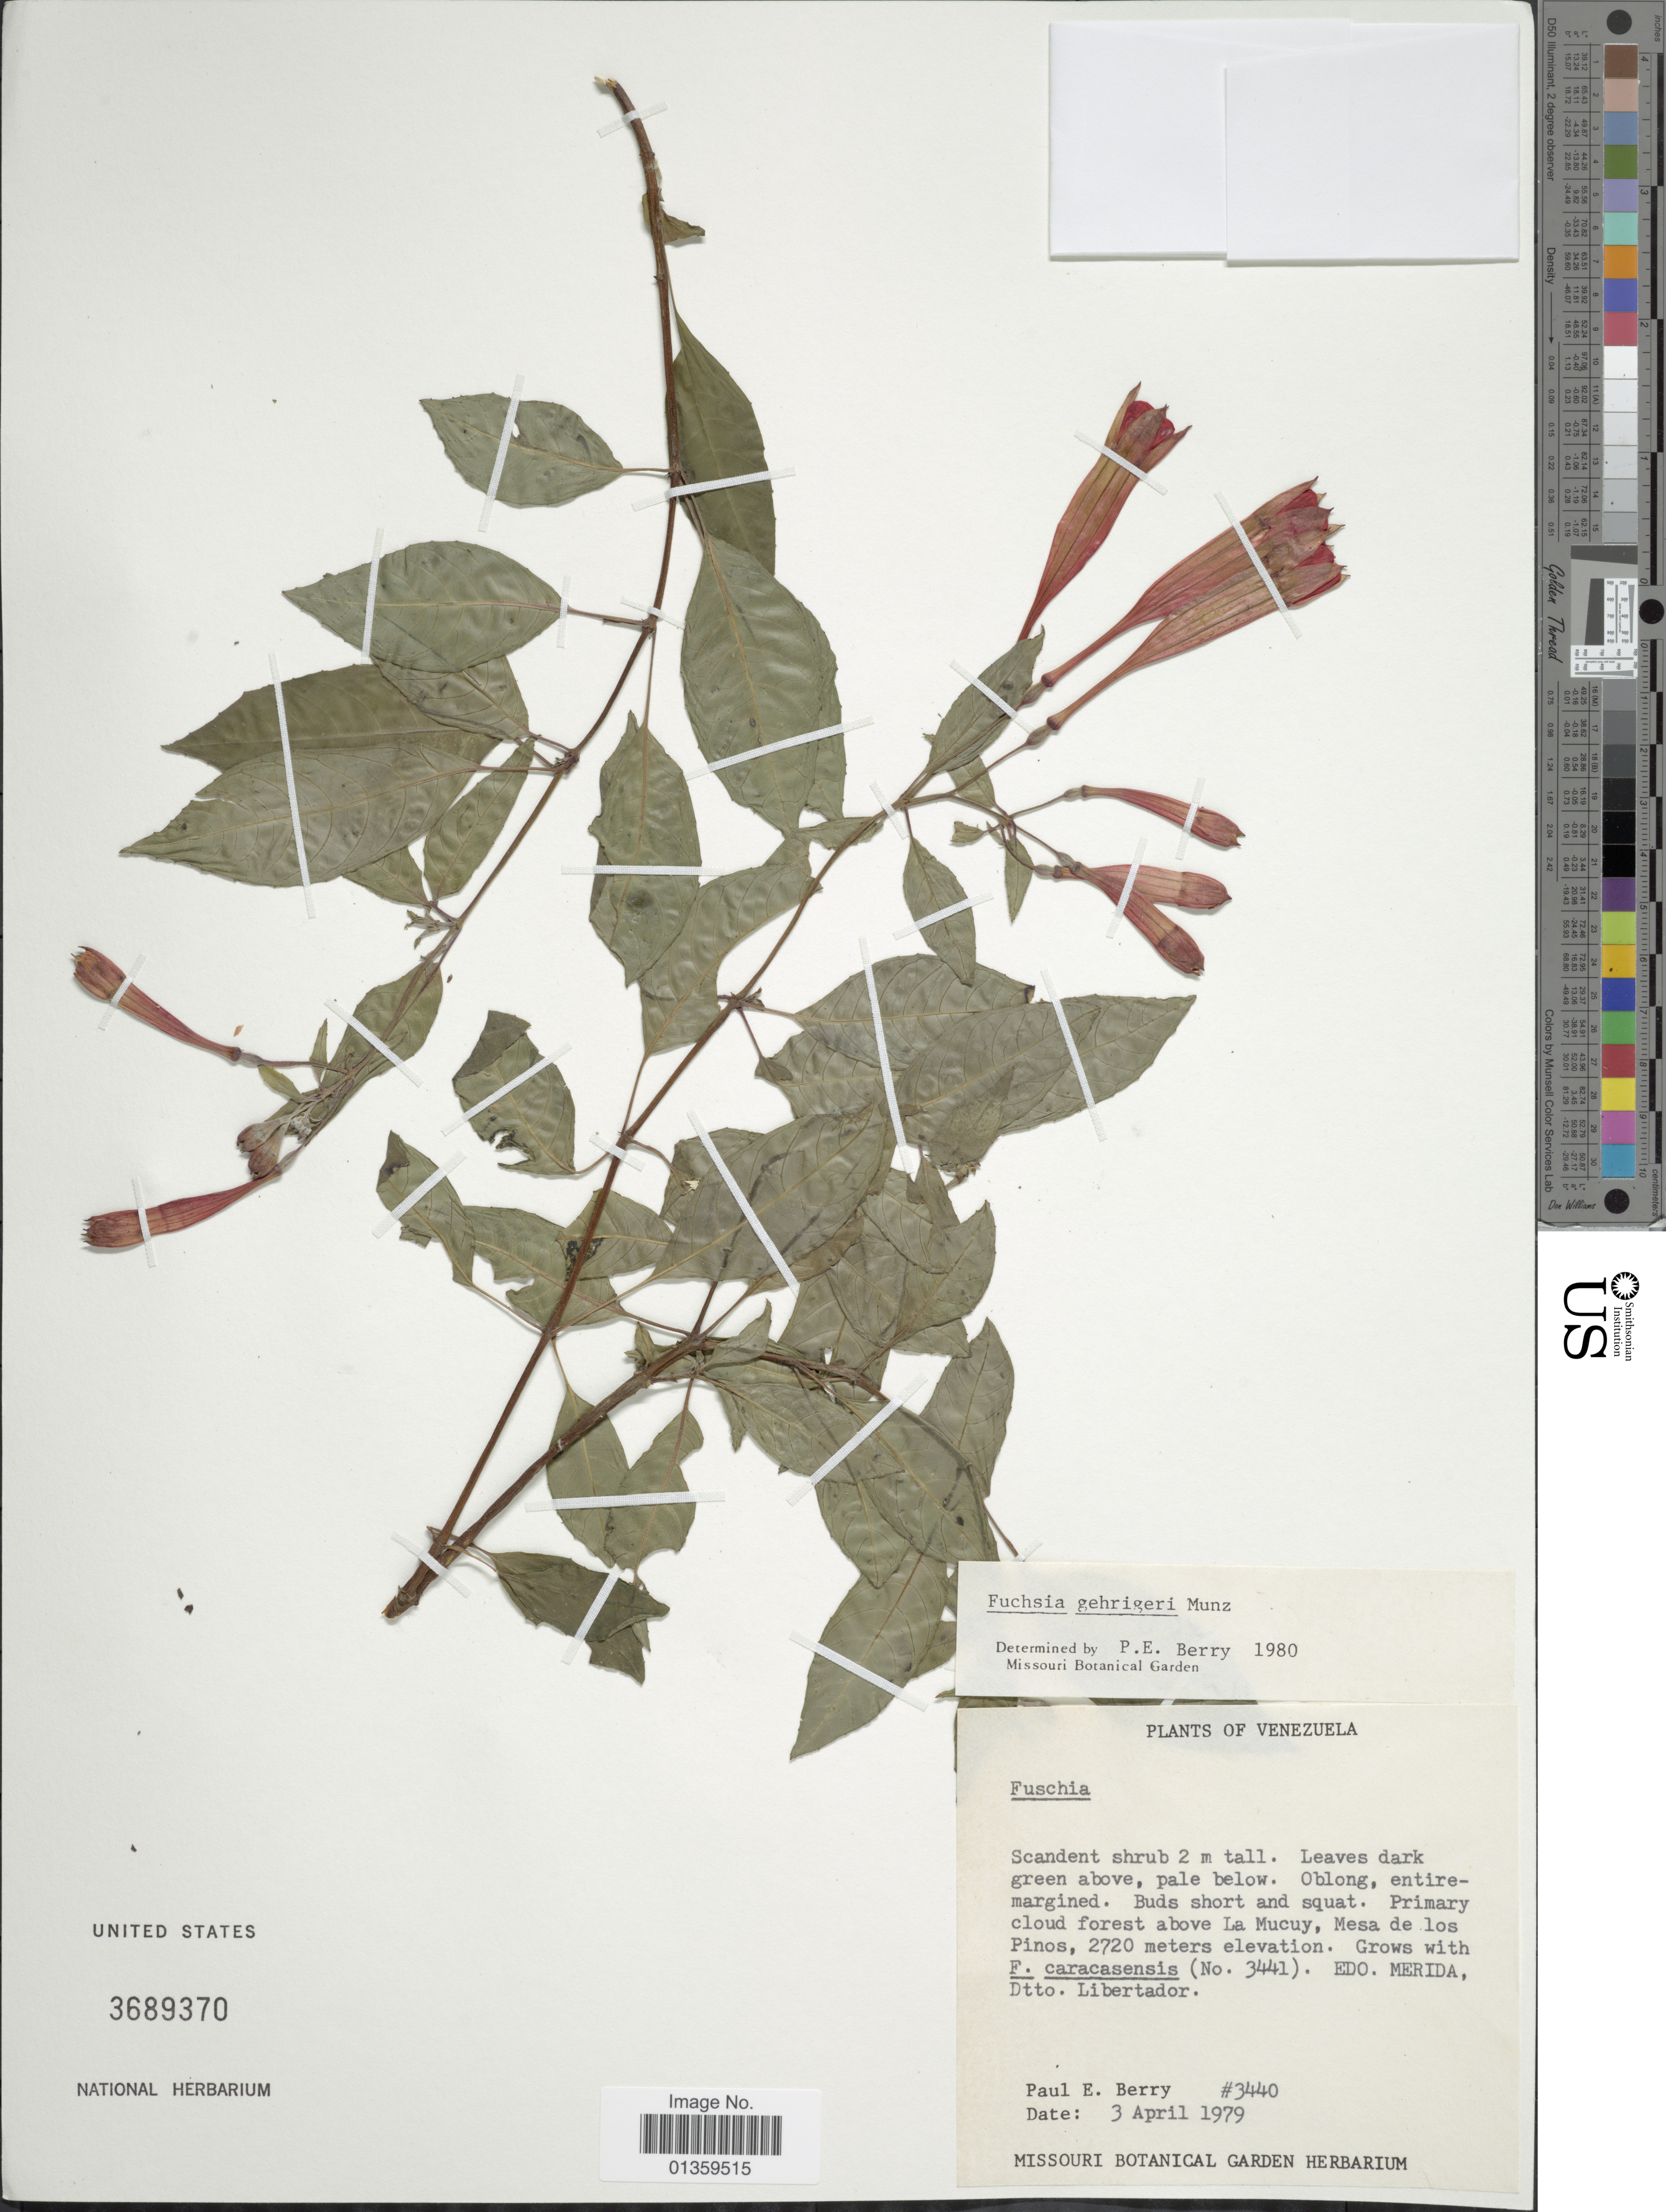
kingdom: Plantae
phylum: Tracheophyta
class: Magnoliopsida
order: Myrtales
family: Onagraceae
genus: Fuchsia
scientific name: Fuchsia gehrigeri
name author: Munz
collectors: P. E. Berry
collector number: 3440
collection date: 1979-04-03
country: Venezuela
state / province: Mérida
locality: Primary cloud forest above La Mucuy, Mesa de los Pinos, Dtto. Libertador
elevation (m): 2720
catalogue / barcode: US 3689370